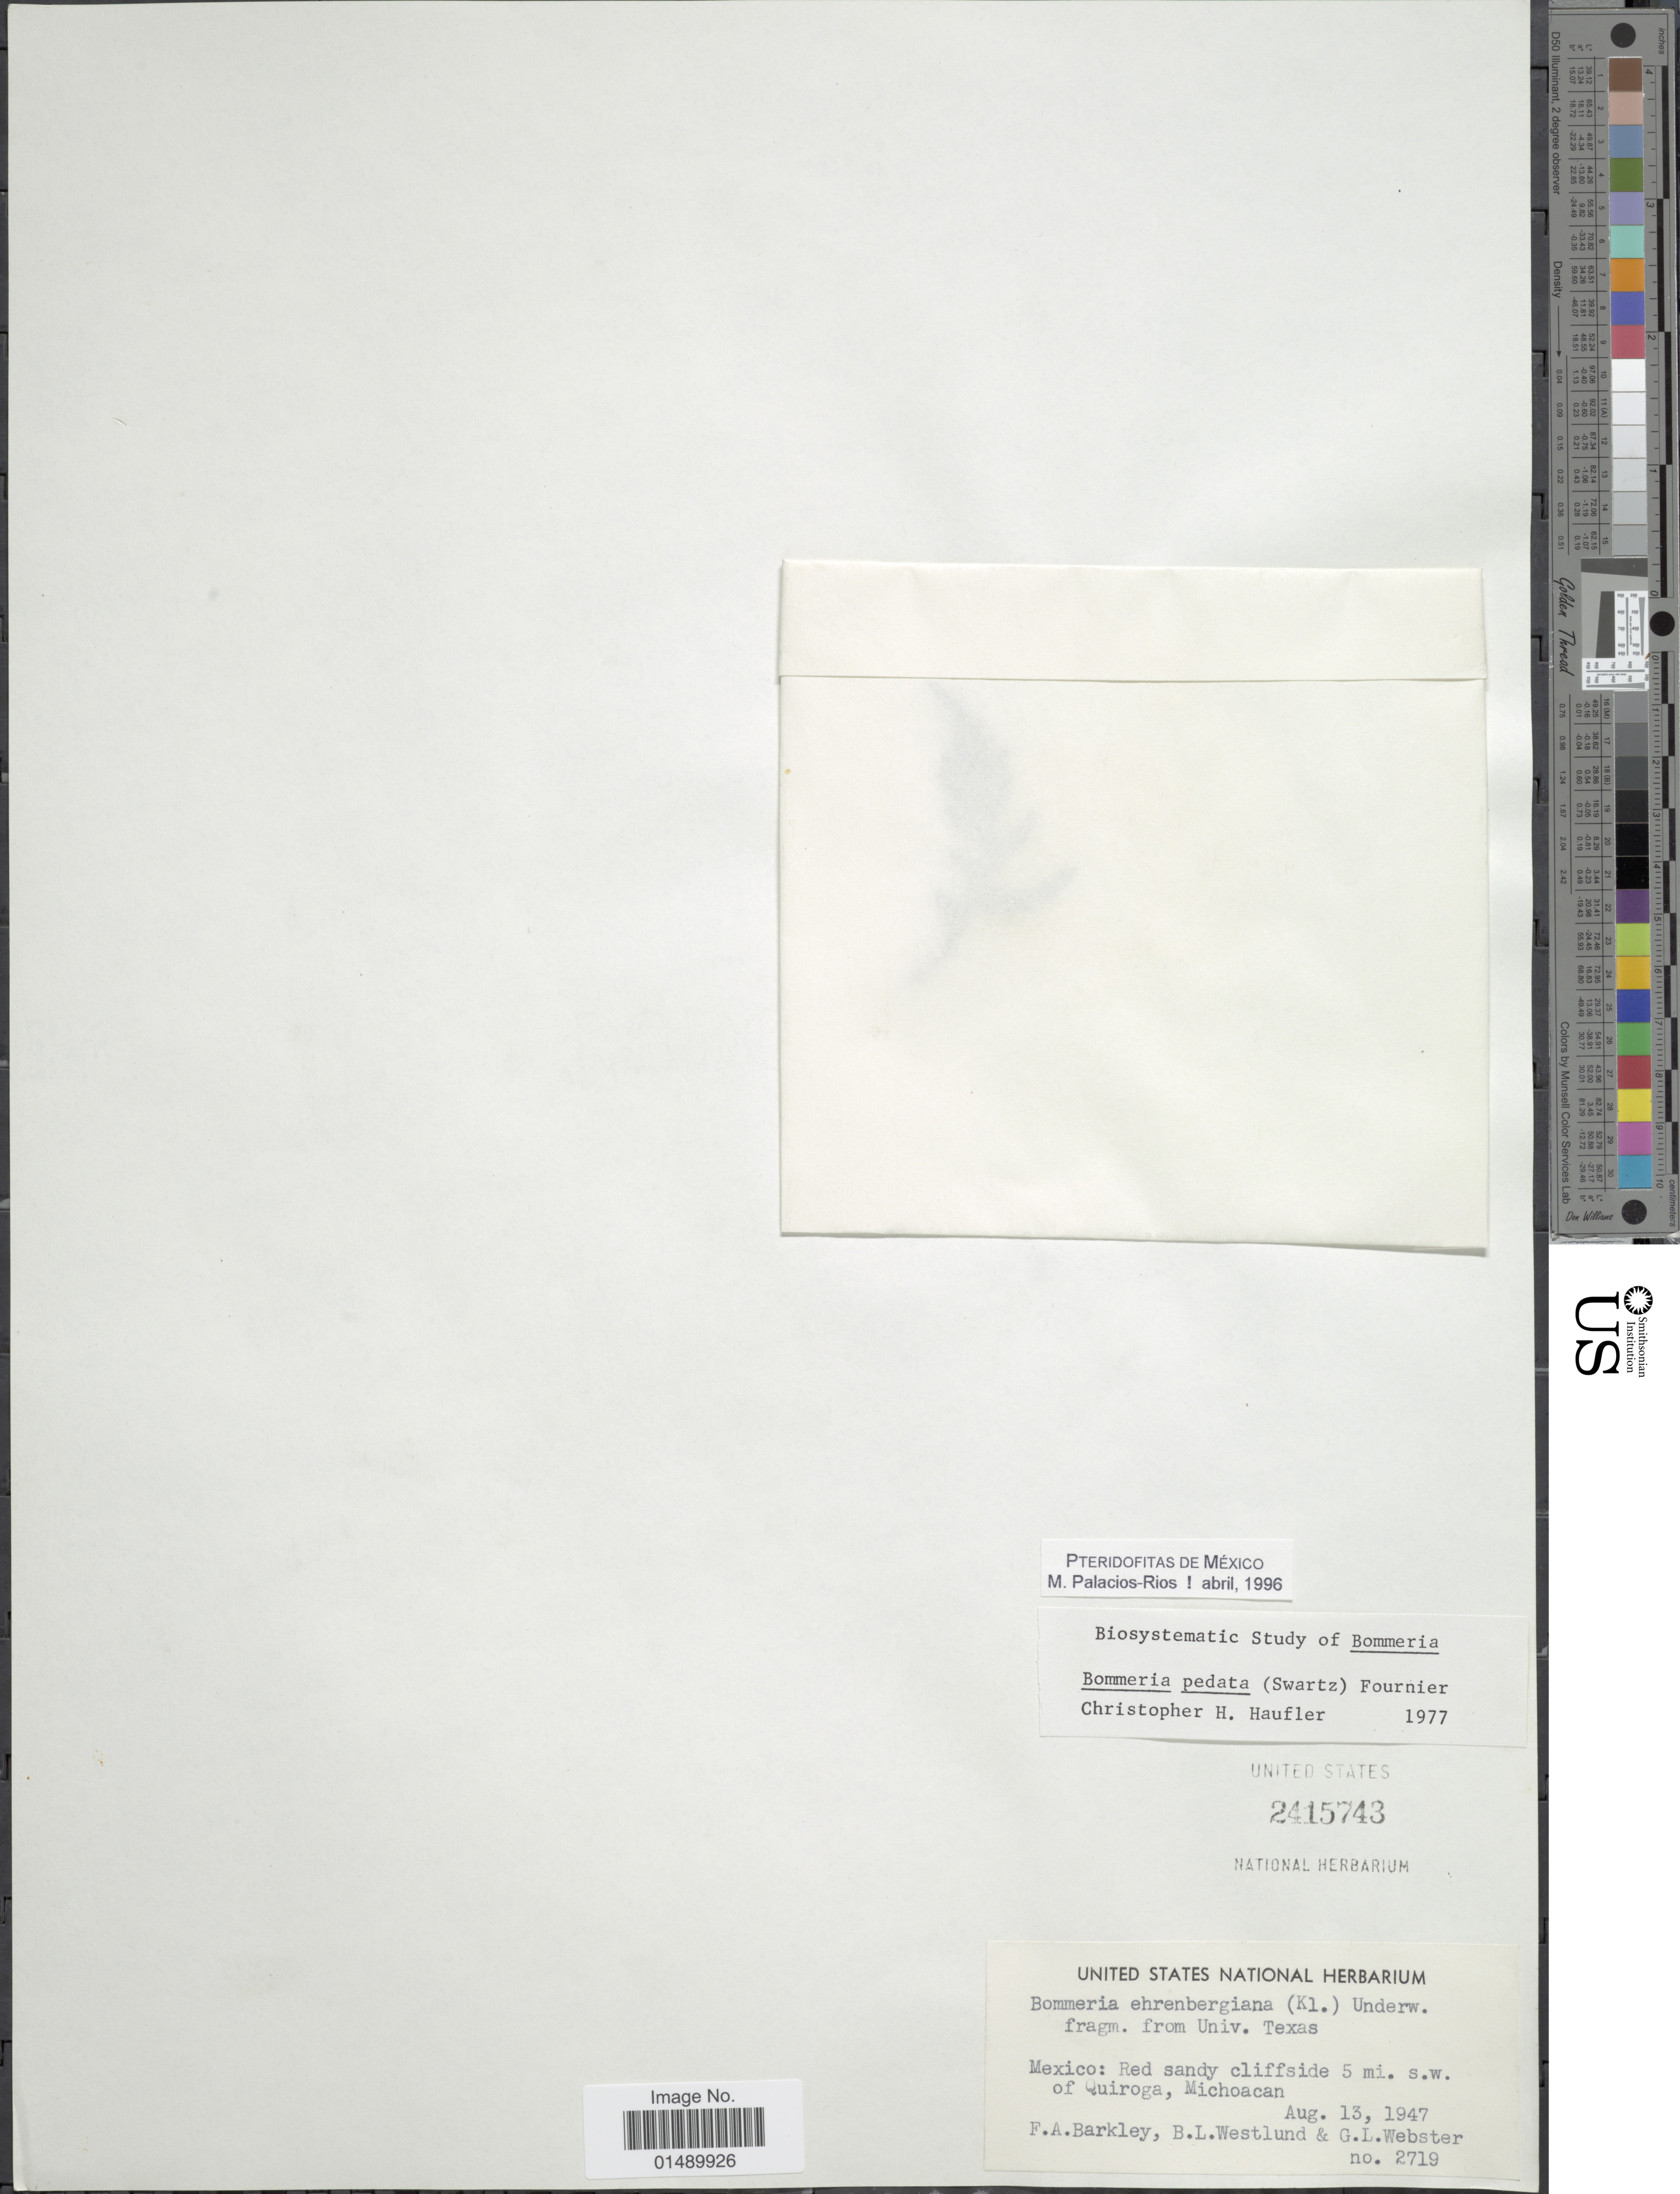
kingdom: Plantae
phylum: Tracheophyta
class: Polypodiopsida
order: Polypodiales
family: Pteridaceae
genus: Bommeria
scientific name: Bommeria pedata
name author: (Sw.) E. Fourn.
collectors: F. A. Barkley, B. Westlund & G. L. Webster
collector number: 2719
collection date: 1947-08-13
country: Mexico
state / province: Michoacán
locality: Mexico, Red sandy cliffside 5 mi. s.w. of Quiroga.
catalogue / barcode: US 2415743